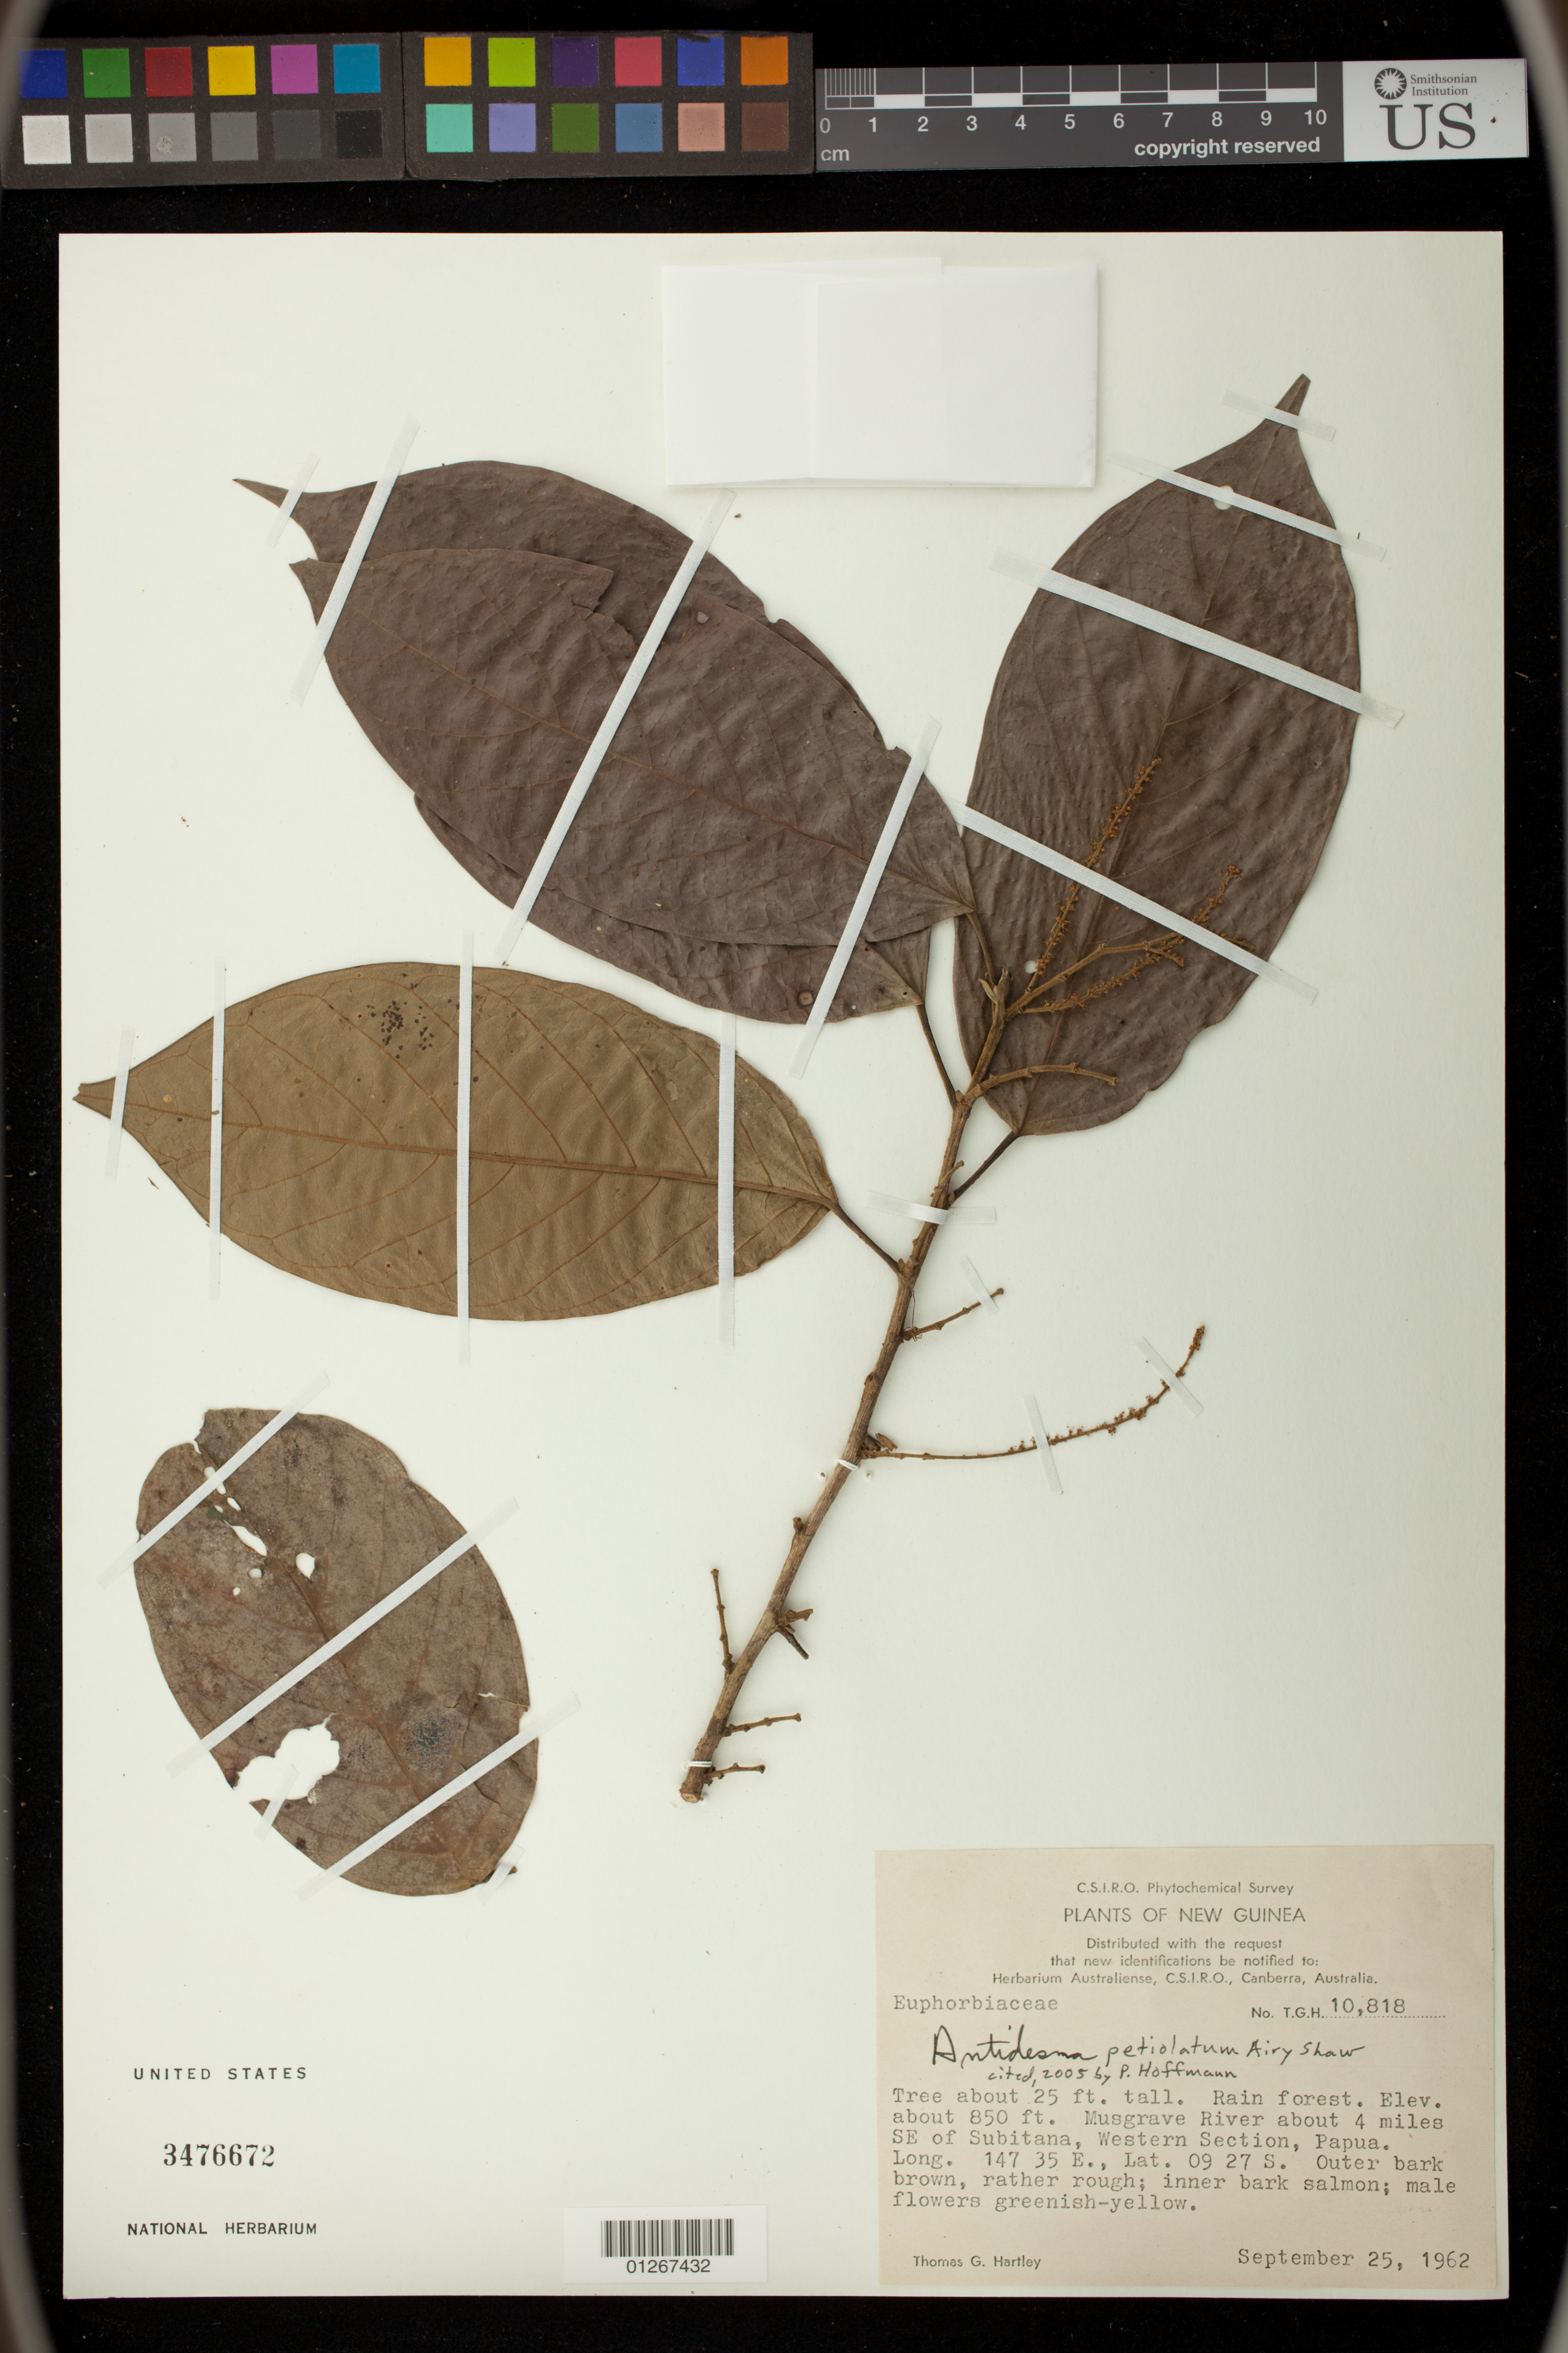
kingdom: Plantae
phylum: Tracheophyta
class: Magnoliopsida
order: Malpighiales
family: Phyllanthaceae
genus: Antidesma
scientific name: Antidesma petiolatum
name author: Airy Shaw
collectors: T. G. Hartley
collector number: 10818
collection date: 1926-09-25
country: Papua New Guinea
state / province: Central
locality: Musgrave River about 4 miles SE of Subitana, Western Section.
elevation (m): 259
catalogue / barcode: US 3476672